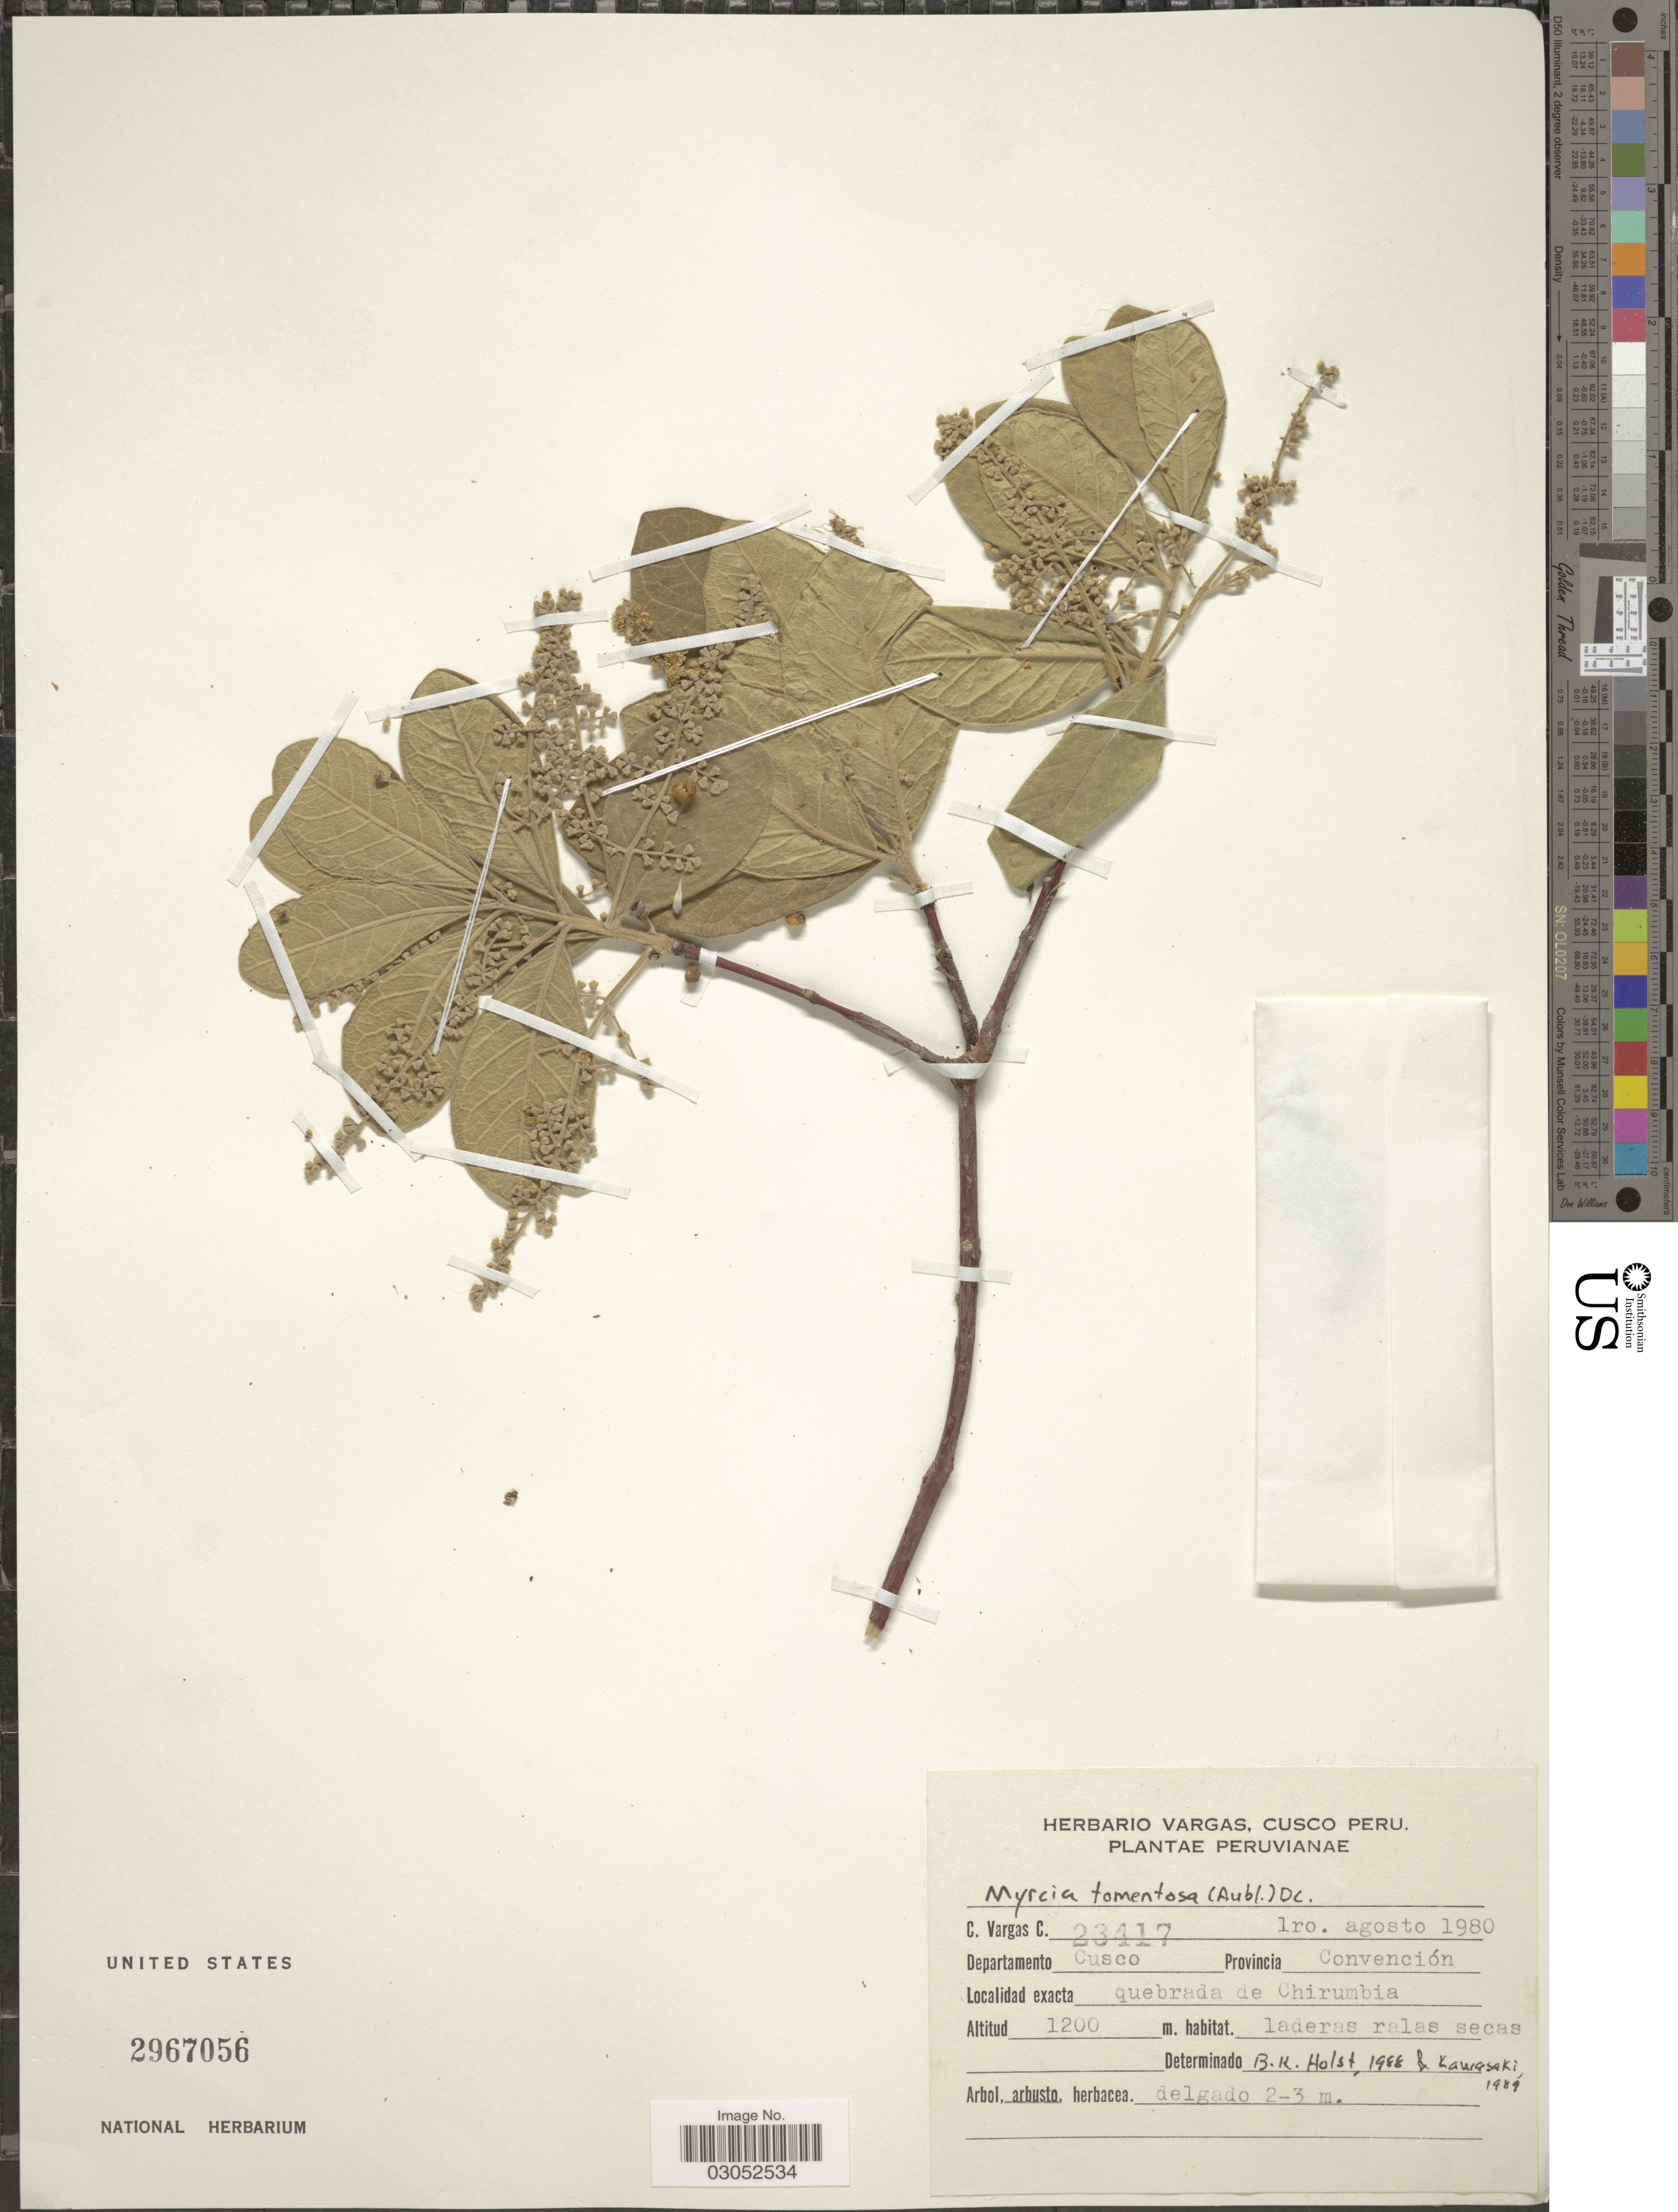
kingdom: Plantae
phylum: Tracheophyta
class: Magnoliopsida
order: Myrtales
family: Myrtaceae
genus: Myrcia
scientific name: Myrcia tomentosa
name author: (Aubl.) DC.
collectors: C. Vargas Calderón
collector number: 23417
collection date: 1980-08-01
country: Peru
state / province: Cusco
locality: Departamento Cusco. Provincia Convención. Quebrada de Chirumbia.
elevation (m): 1200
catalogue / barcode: US 2967056